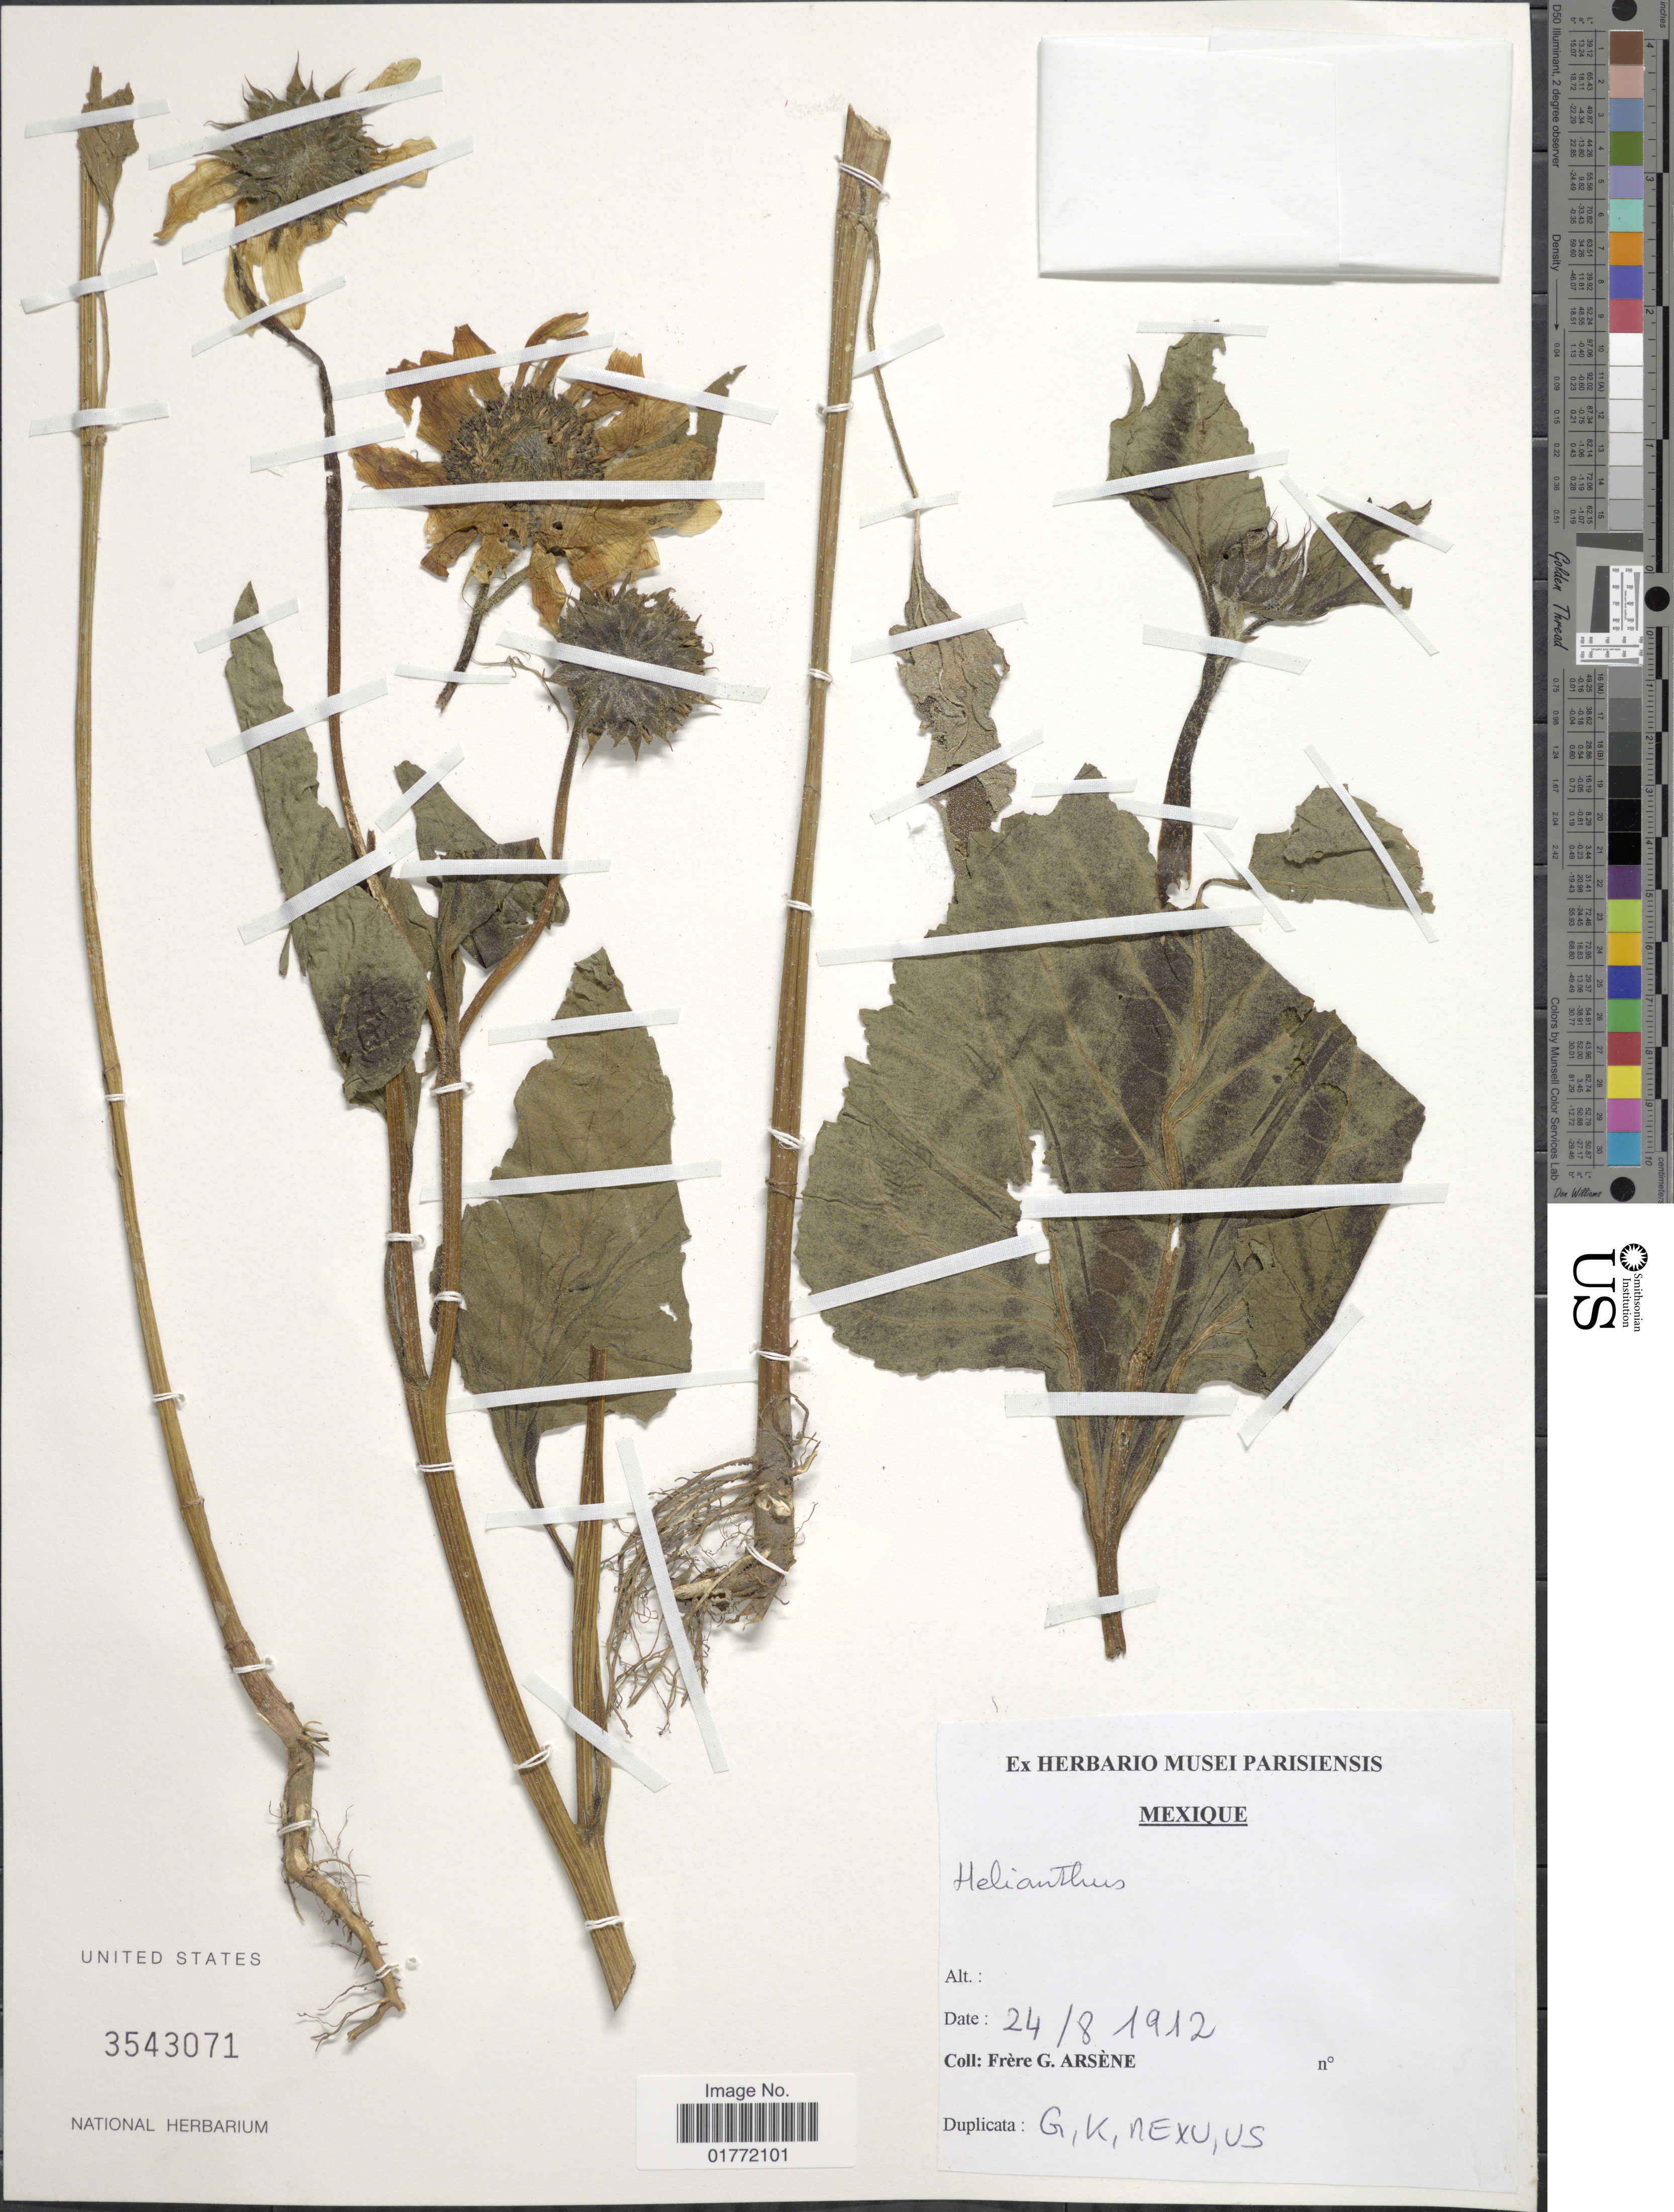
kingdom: Plantae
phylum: Tracheophyta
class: Magnoliopsida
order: Asterales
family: Asteraceae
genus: Helianthus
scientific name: Helianthus annuus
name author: L.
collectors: Bro. G. Arsène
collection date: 1912-08-24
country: Mexico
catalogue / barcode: US 3543071